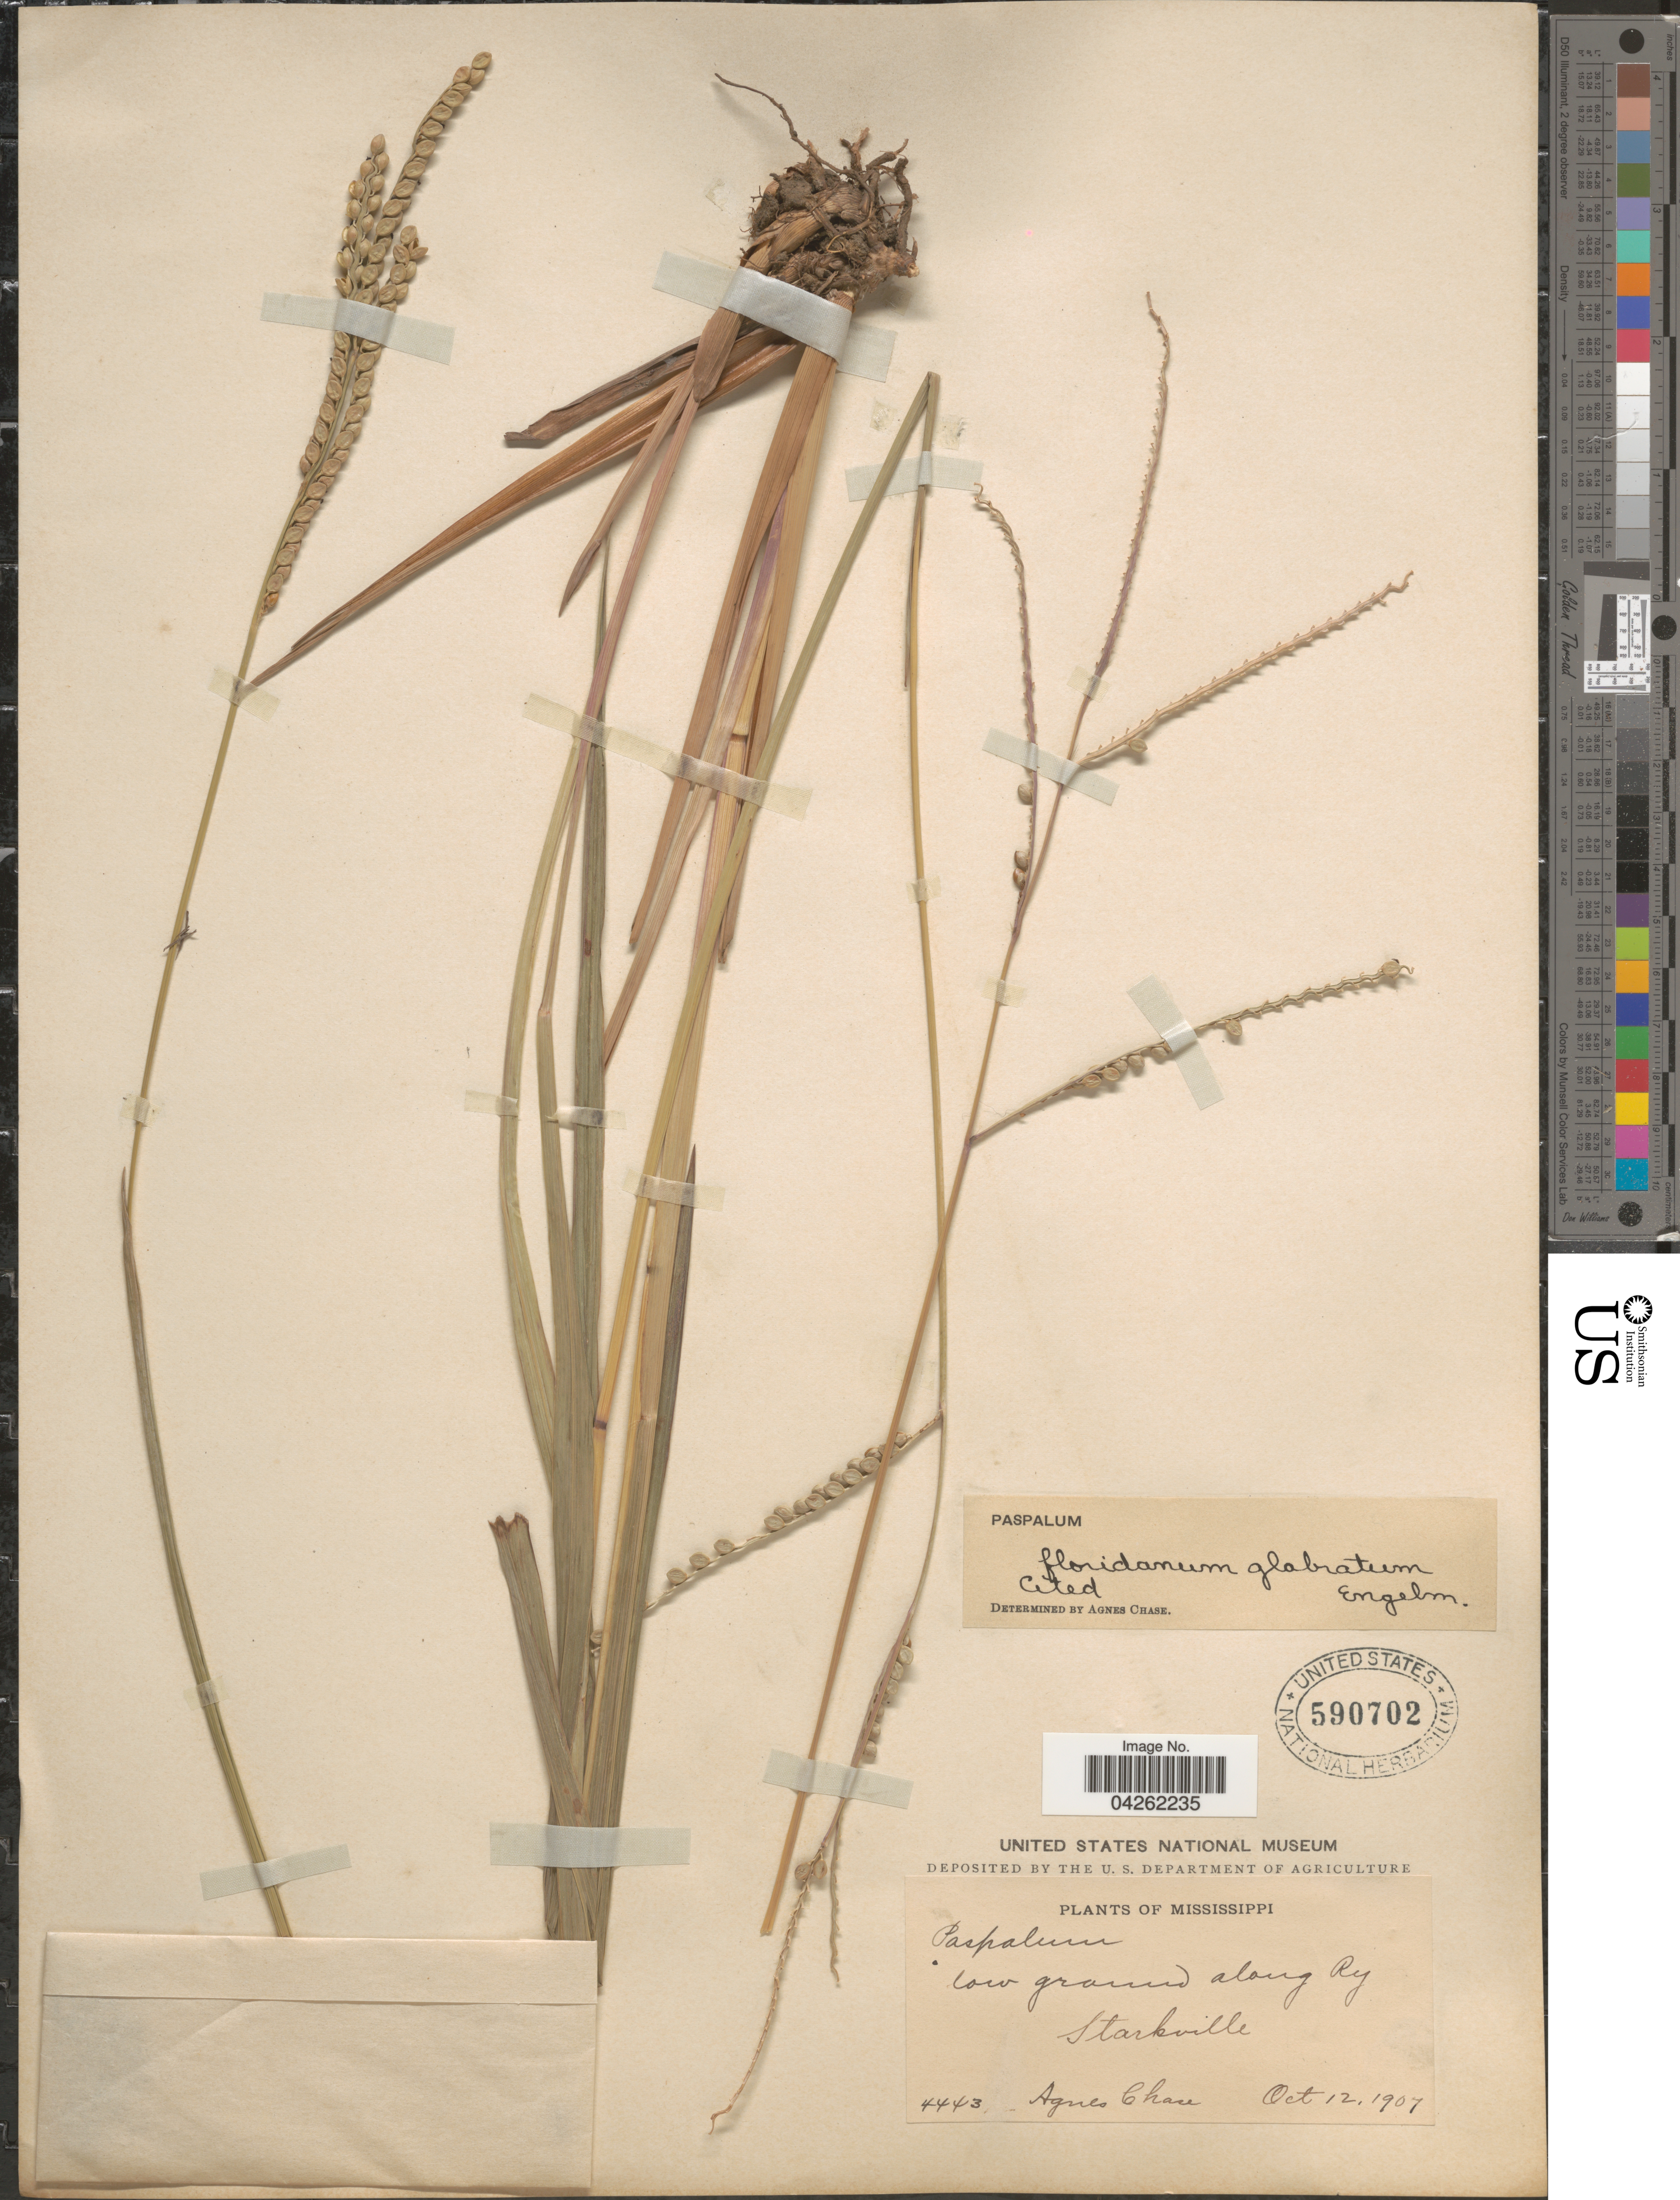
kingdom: Plantae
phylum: Tracheophyta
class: Liliopsida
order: Poales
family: Poaceae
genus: Paspalum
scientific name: Paspalum floridanum var. glabratum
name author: Engelm. ex Vasey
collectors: A. Chase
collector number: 4443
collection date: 1907-10-12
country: United States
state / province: Mississippi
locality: Low ground along Ry. Starkville.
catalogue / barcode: US 590702